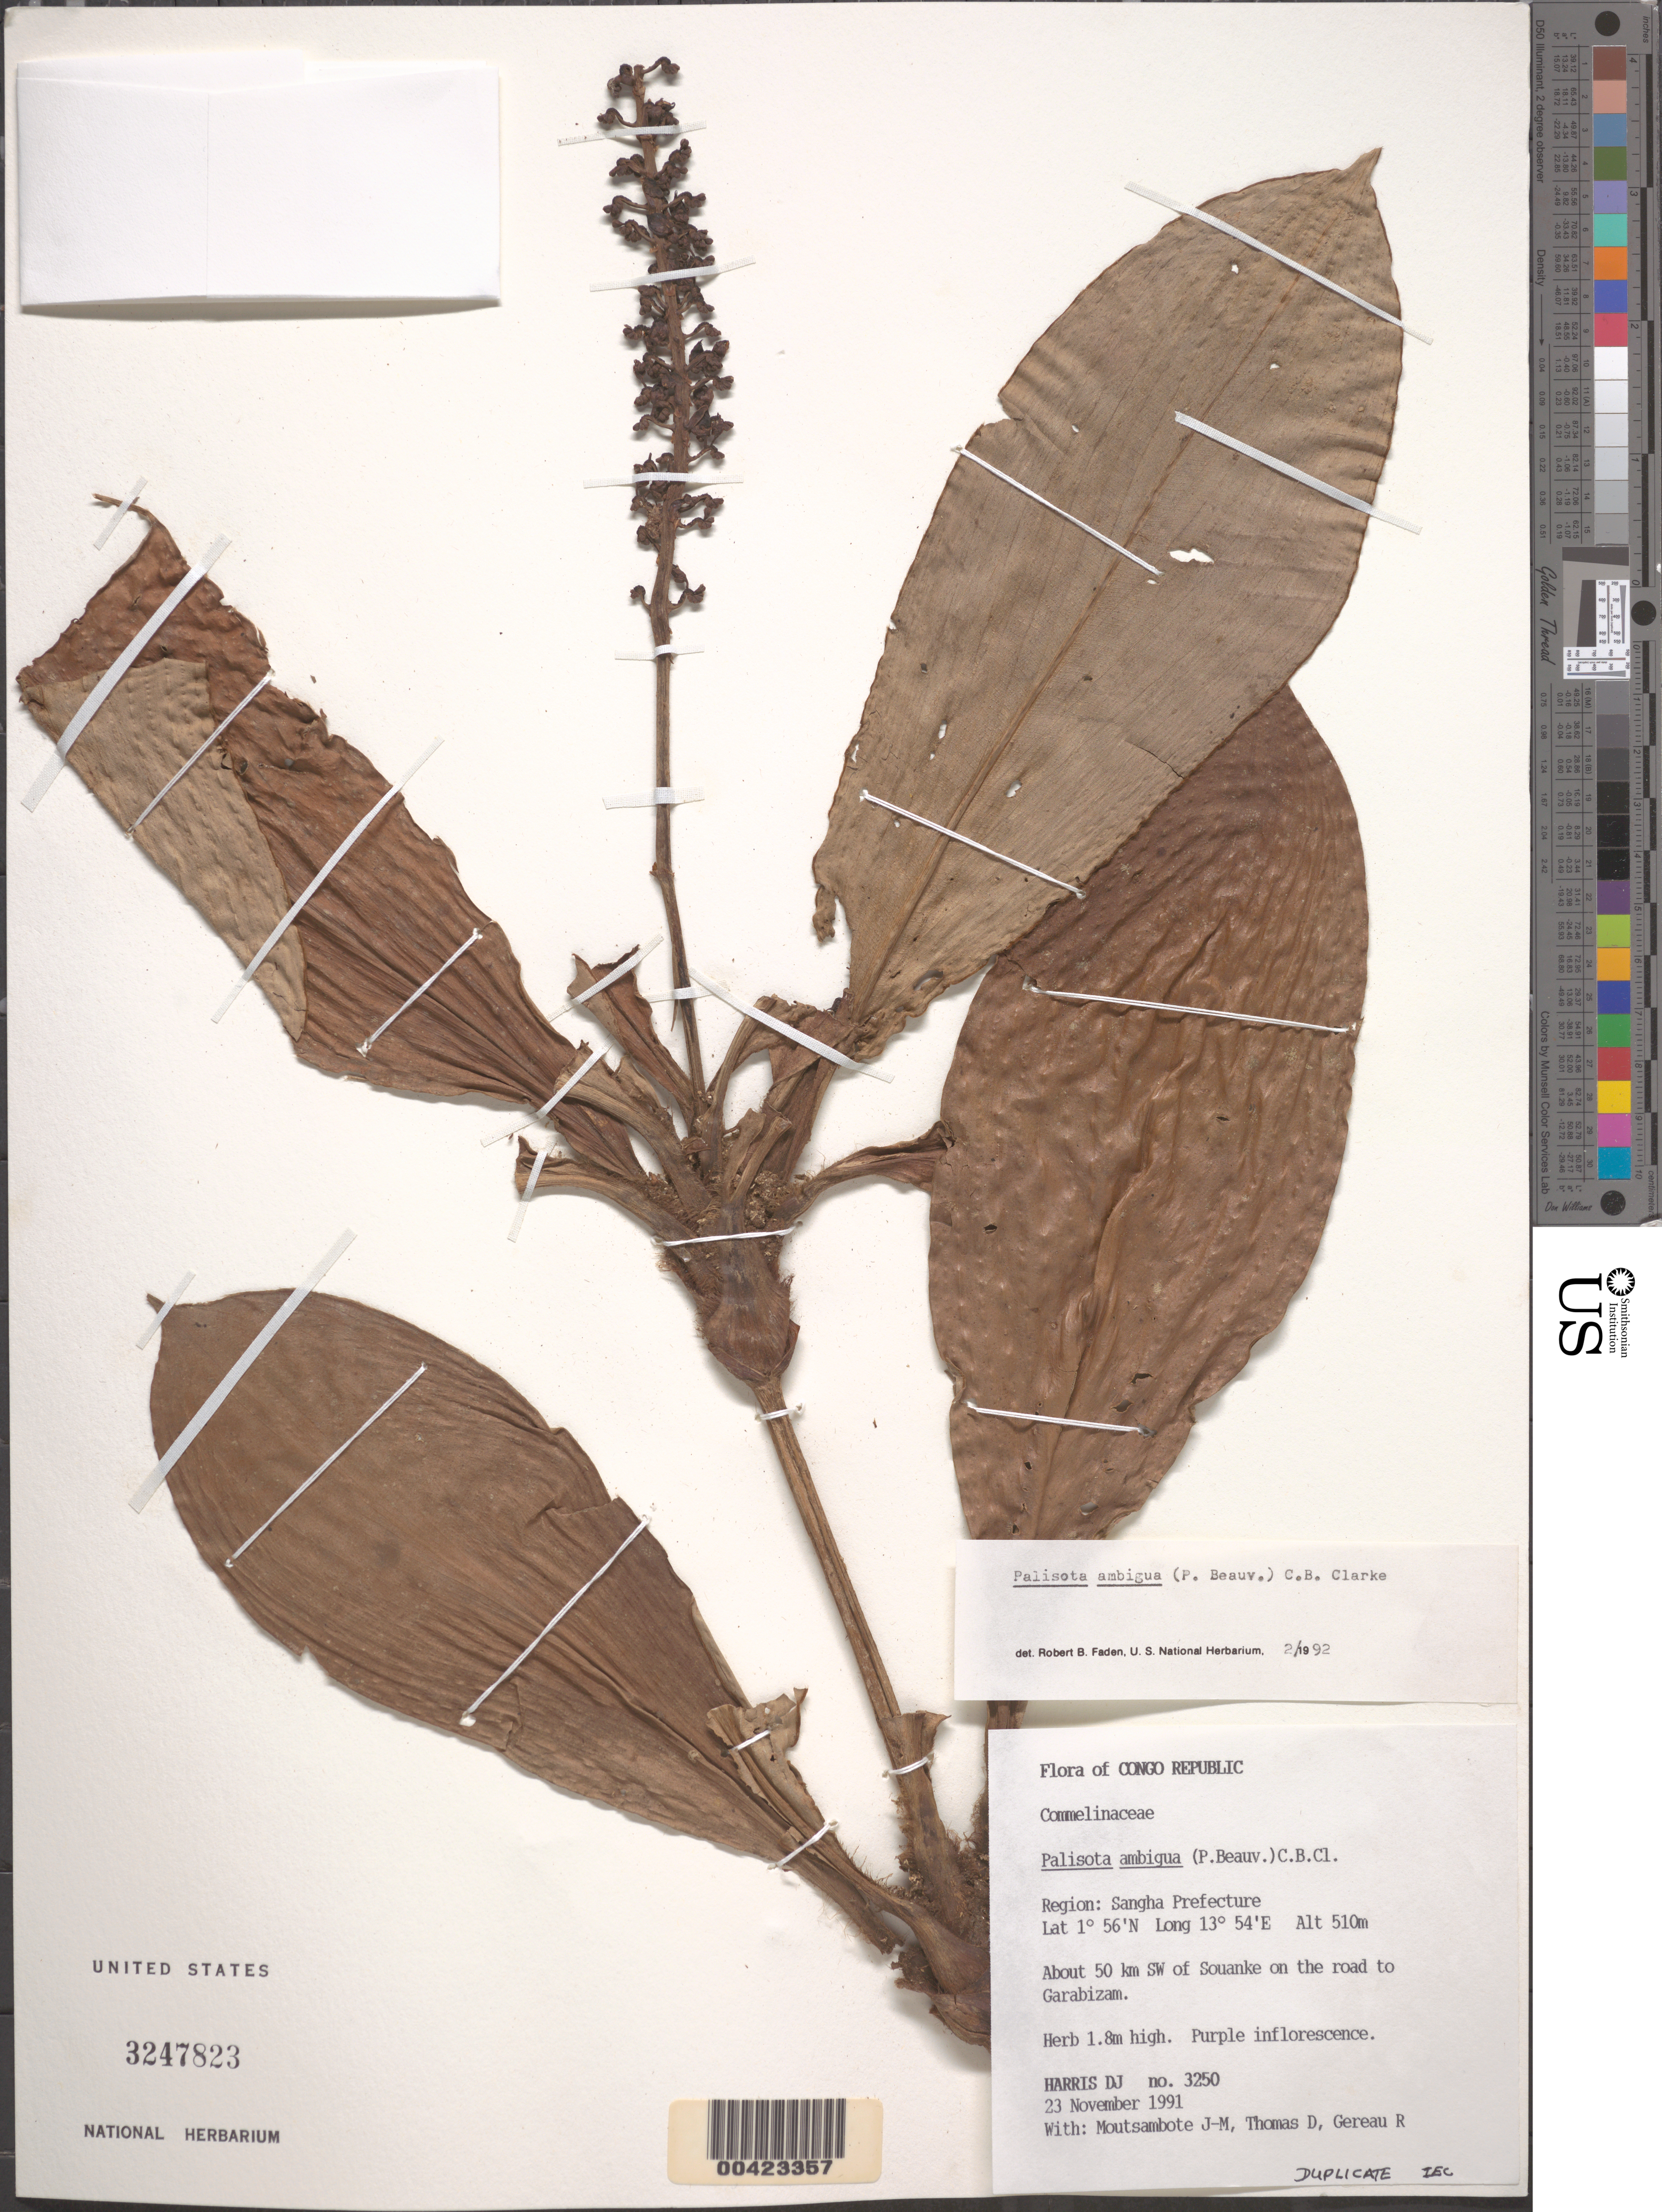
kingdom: Plantae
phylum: Tracheophyta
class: Liliopsida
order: Commelinales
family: Commelinaceae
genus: Palisota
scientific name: Palisota ambigua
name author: (P. Beauv.) C.B. Clarke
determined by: Faden, Robert B., (US), Smithsonian Institution - National Museum of Natural History (UNITED STATES)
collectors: D. J. Harris, J. Moutsambote, D. Thomas & R. E. Gereau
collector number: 3250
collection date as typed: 23 Nov 1991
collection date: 1991-11-23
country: Congo, Republic of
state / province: Sangha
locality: SW of Souanke on the road to Garabinzam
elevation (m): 510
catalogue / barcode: US 3247823